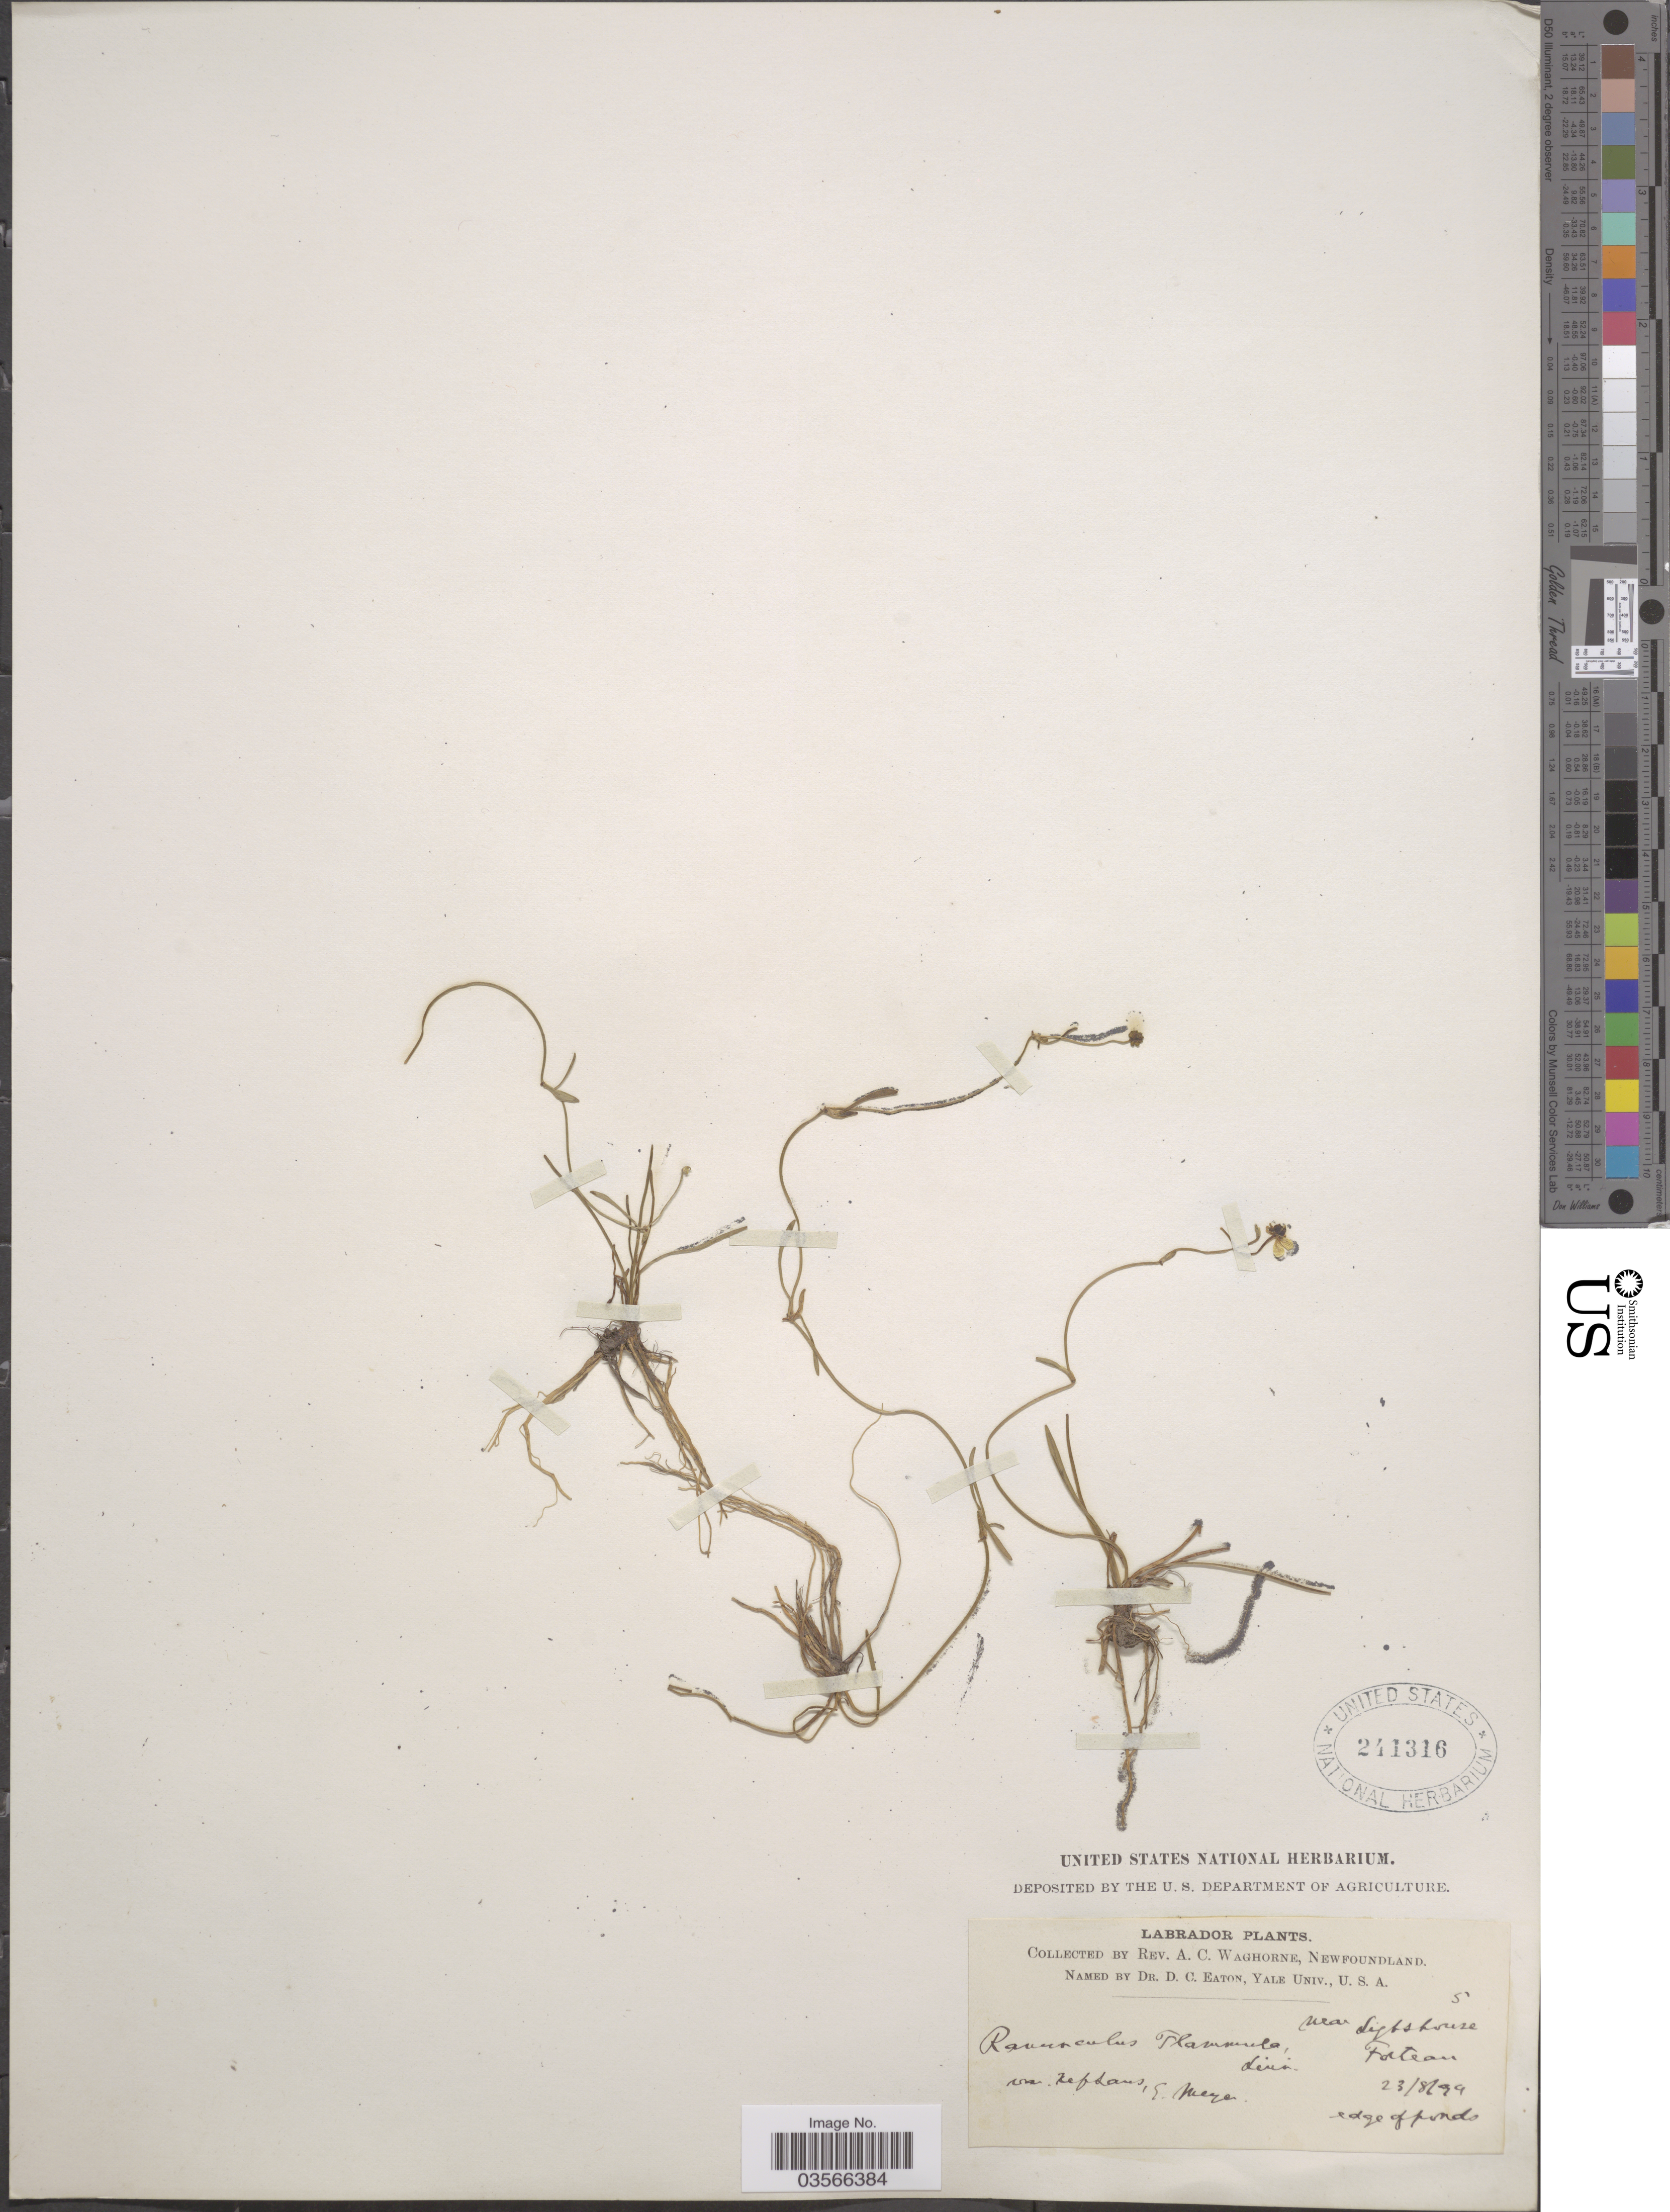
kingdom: Plantae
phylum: Tracheophyta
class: Magnoliopsida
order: Ranunculales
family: Ranunculaceae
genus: Ranunculus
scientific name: Ranunculus flammula var. filiformis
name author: (Michx.) Hook.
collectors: A. Waghorne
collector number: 5?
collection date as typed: Transcribed d/m/y: 23/8/94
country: Canada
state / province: Newfoundland and Labrador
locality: Labrador. Near Lighthouse, Forteau.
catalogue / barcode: US 241316